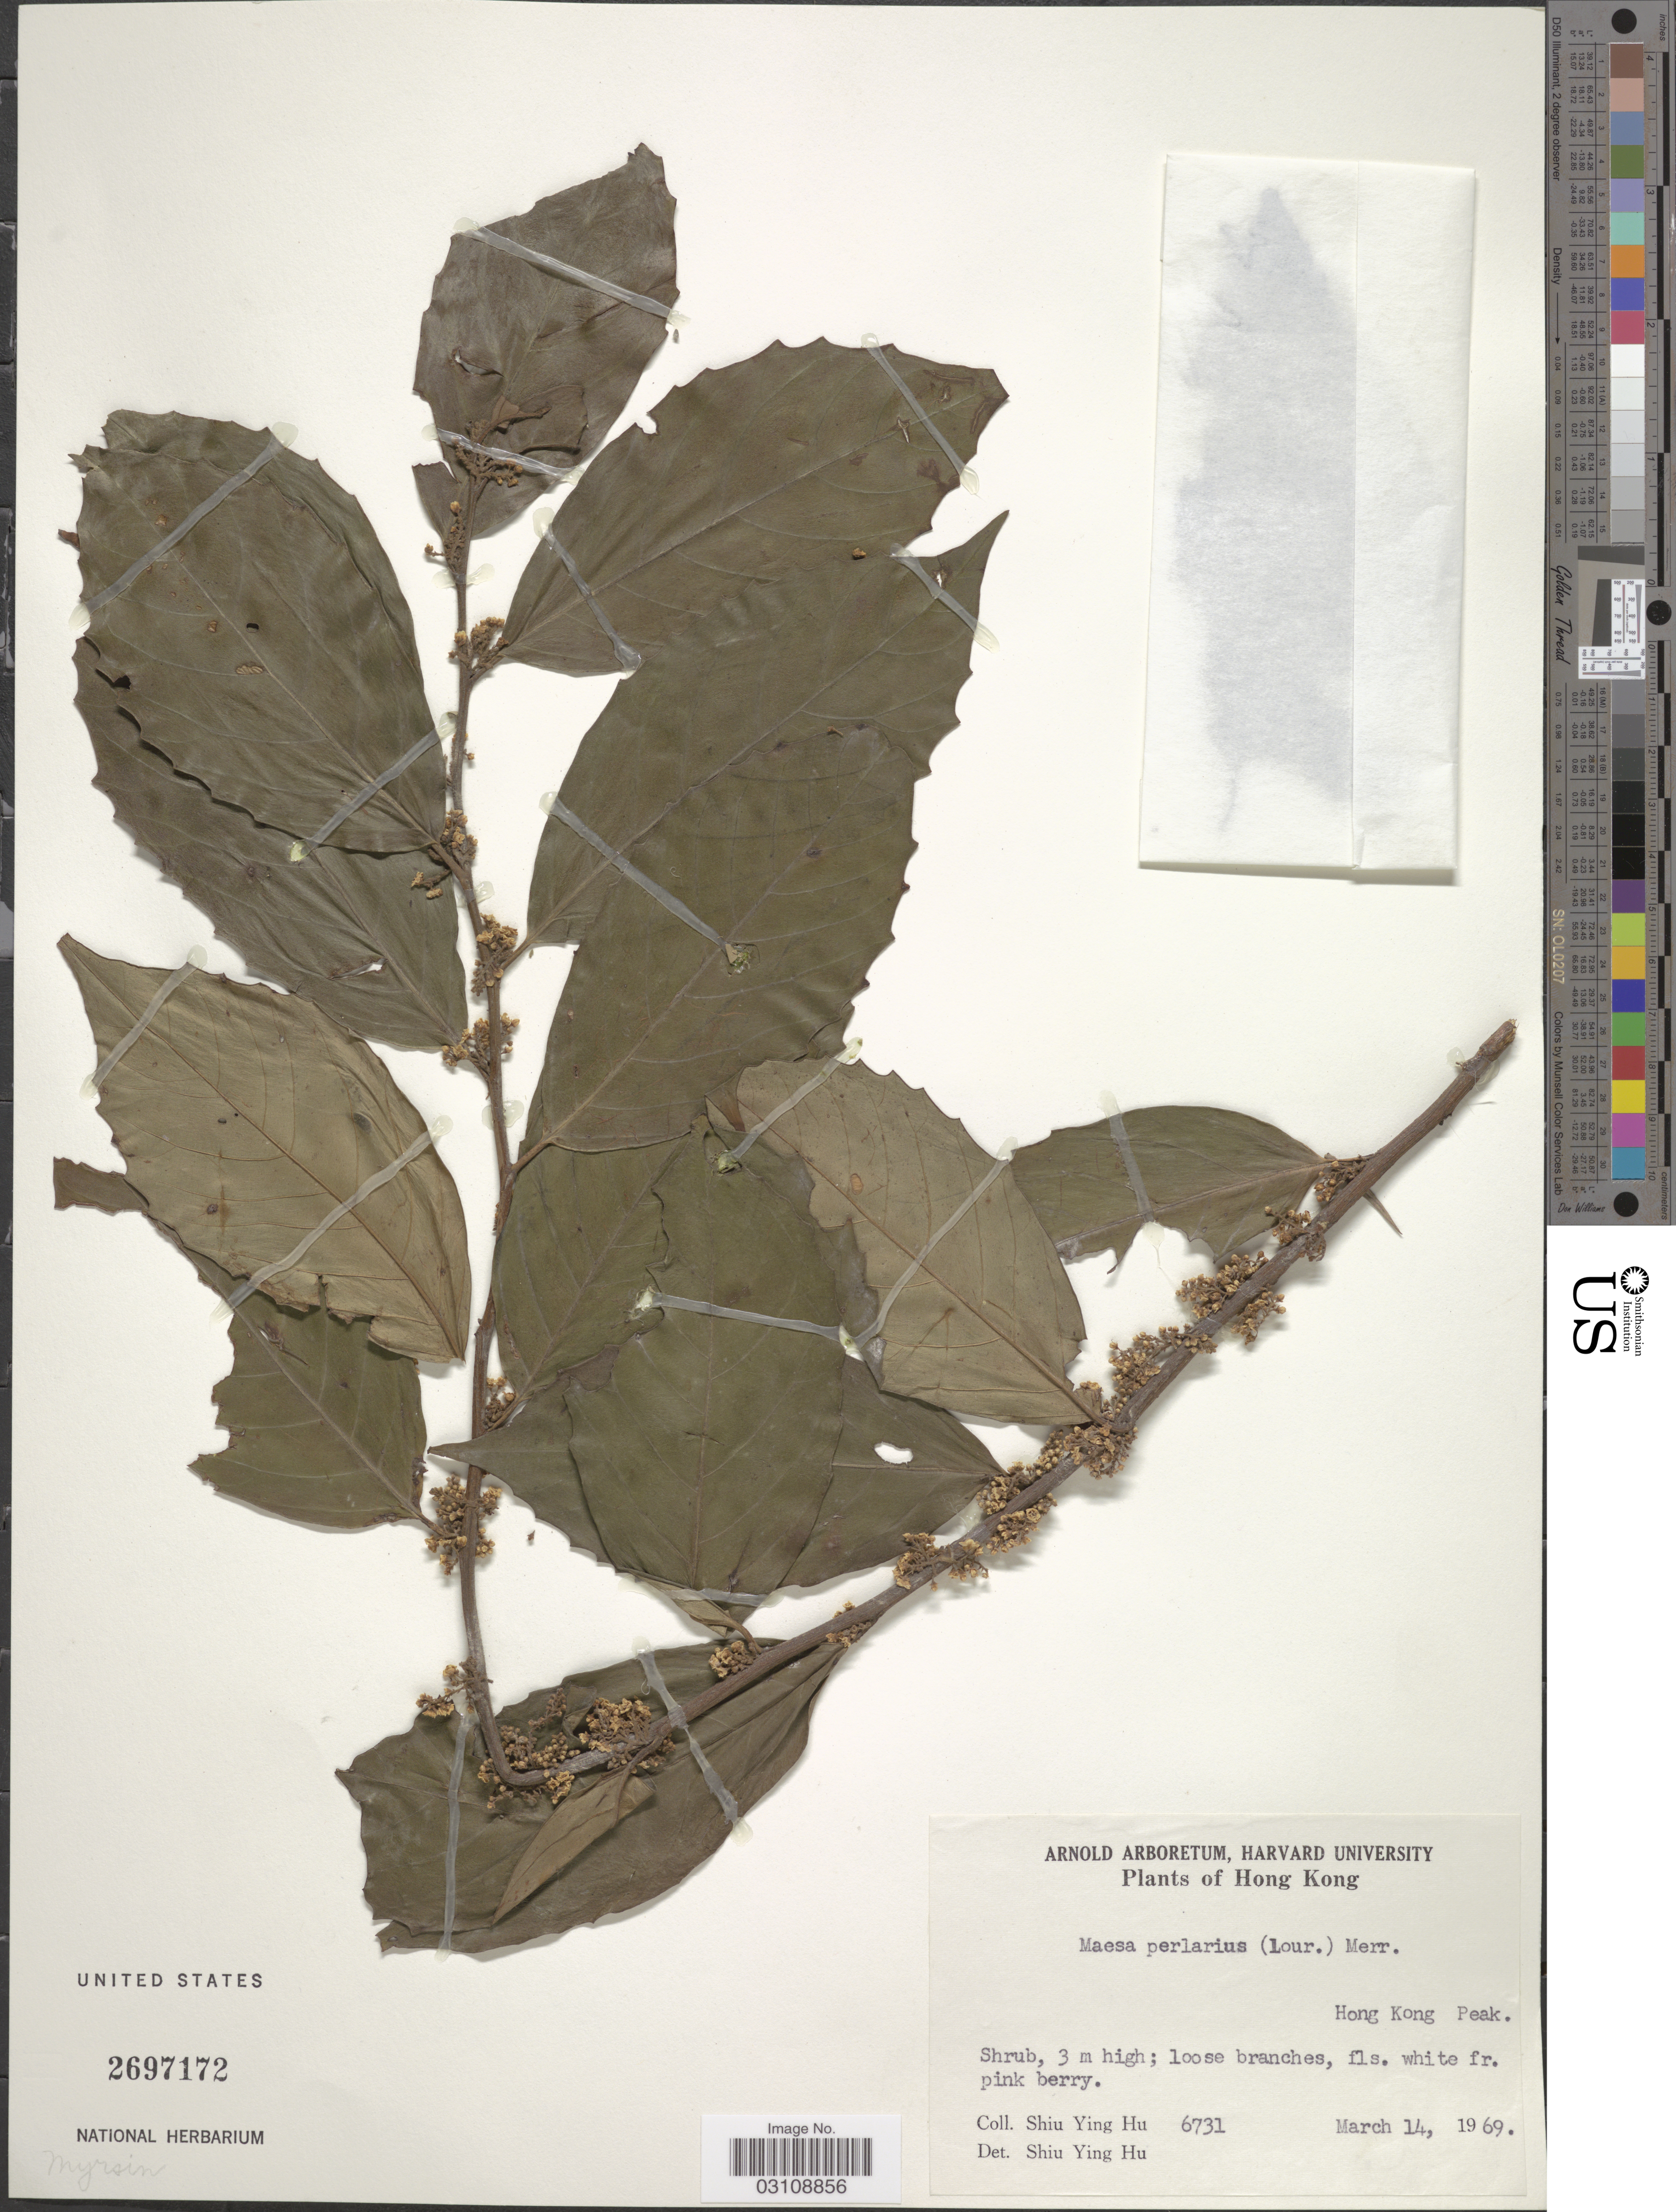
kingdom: Plantae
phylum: Tracheophyta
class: Magnoliopsida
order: Ericales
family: Primulaceae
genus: Maesa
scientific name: Maesa perlaria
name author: (Lour.) Merr.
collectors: S. Y. Hu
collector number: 6731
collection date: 1969-03-14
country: China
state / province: Hong Kong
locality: Hong Kong Peak.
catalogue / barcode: US 2697172